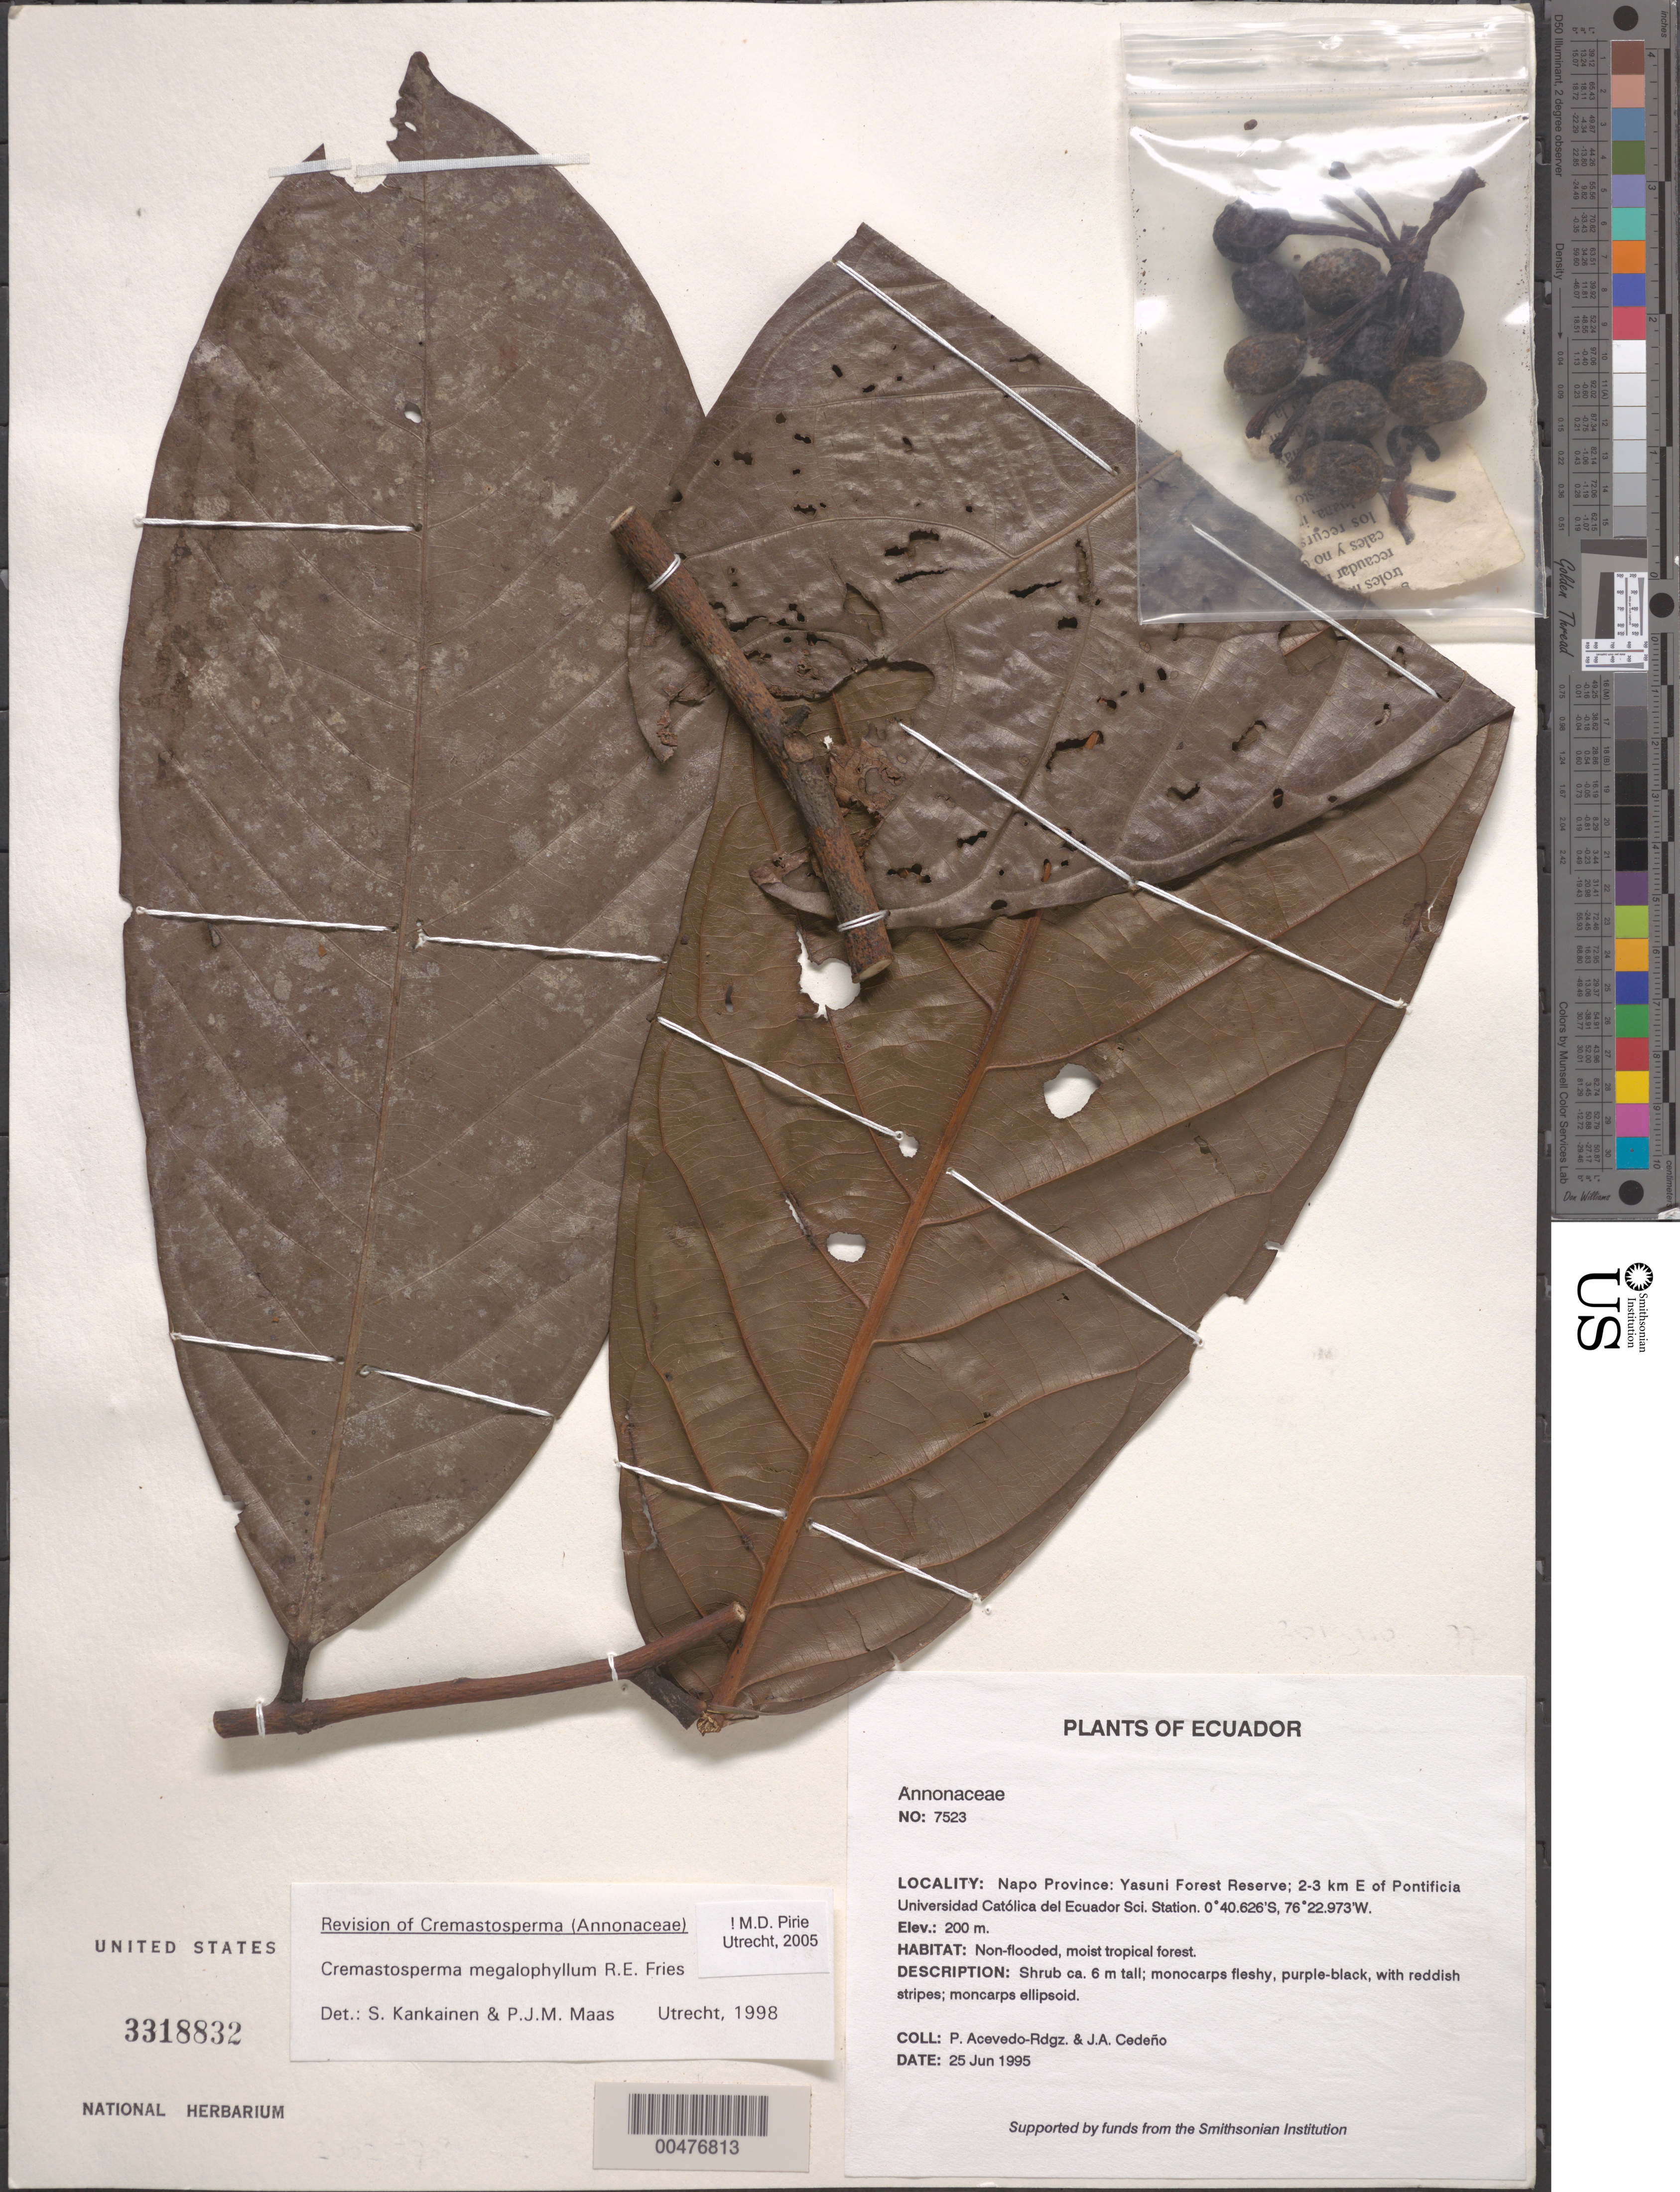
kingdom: Plantae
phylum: Tracheophyta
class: Magnoliopsida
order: Magnoliales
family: Annonaceae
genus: Cremastosperma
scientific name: Cremastosperma megalophyllum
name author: R.E. Fr.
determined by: Kankainen, S.; Maas, P. J.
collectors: P. Acevedo-Rodr. & J. A. Cedeño M.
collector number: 7523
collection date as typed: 25 Jun 1995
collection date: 1995-06-25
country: Ecuador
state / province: Napo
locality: Napo Province: Yasuni Forest Reserve; 2-3 km E of Pontificia Universidad Católica del Ecuador Sci. Station.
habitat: Non-flooded, moist tropical forest.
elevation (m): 200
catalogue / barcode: US 3318832